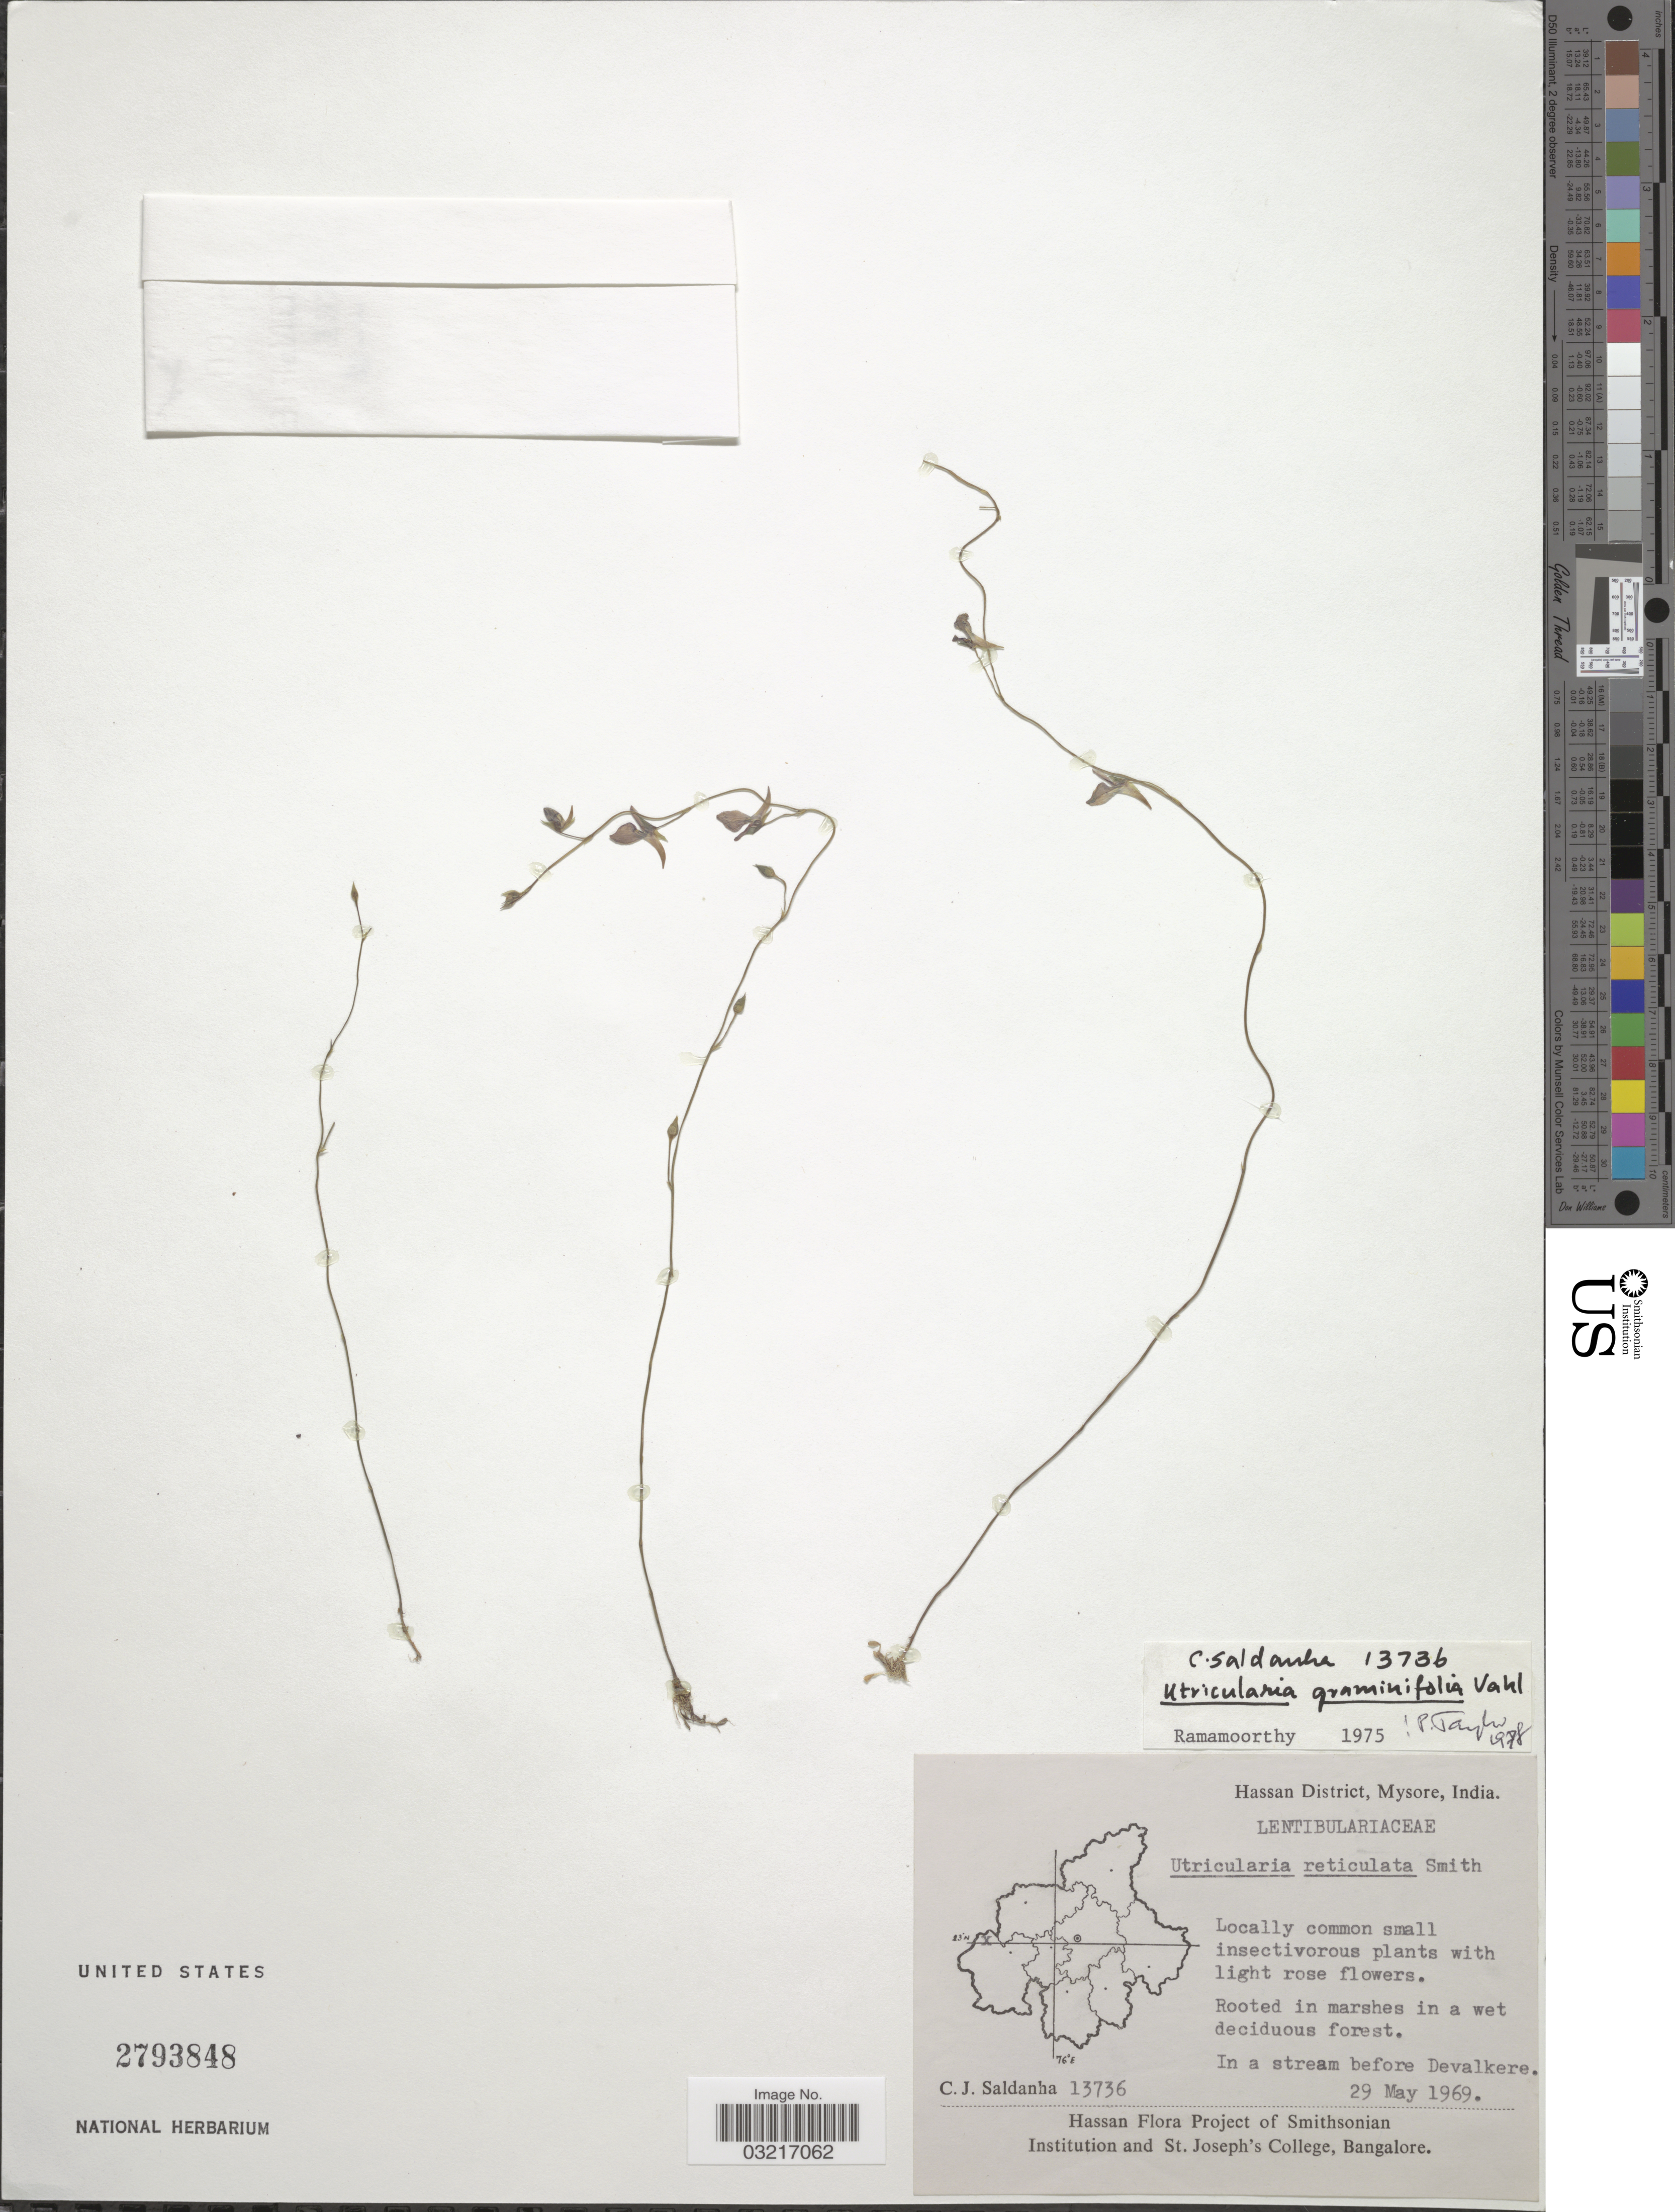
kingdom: Plantae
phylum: Tracheophyta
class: Magnoliopsida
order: Lamiales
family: Lentibulariaceae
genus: Utricularia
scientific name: Utricularia graminifolia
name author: Vahl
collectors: C. J. Saldanha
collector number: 13736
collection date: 1969-05-29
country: India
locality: Hassan District, Mysore, In a stream before Devalkere.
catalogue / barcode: US 2793848